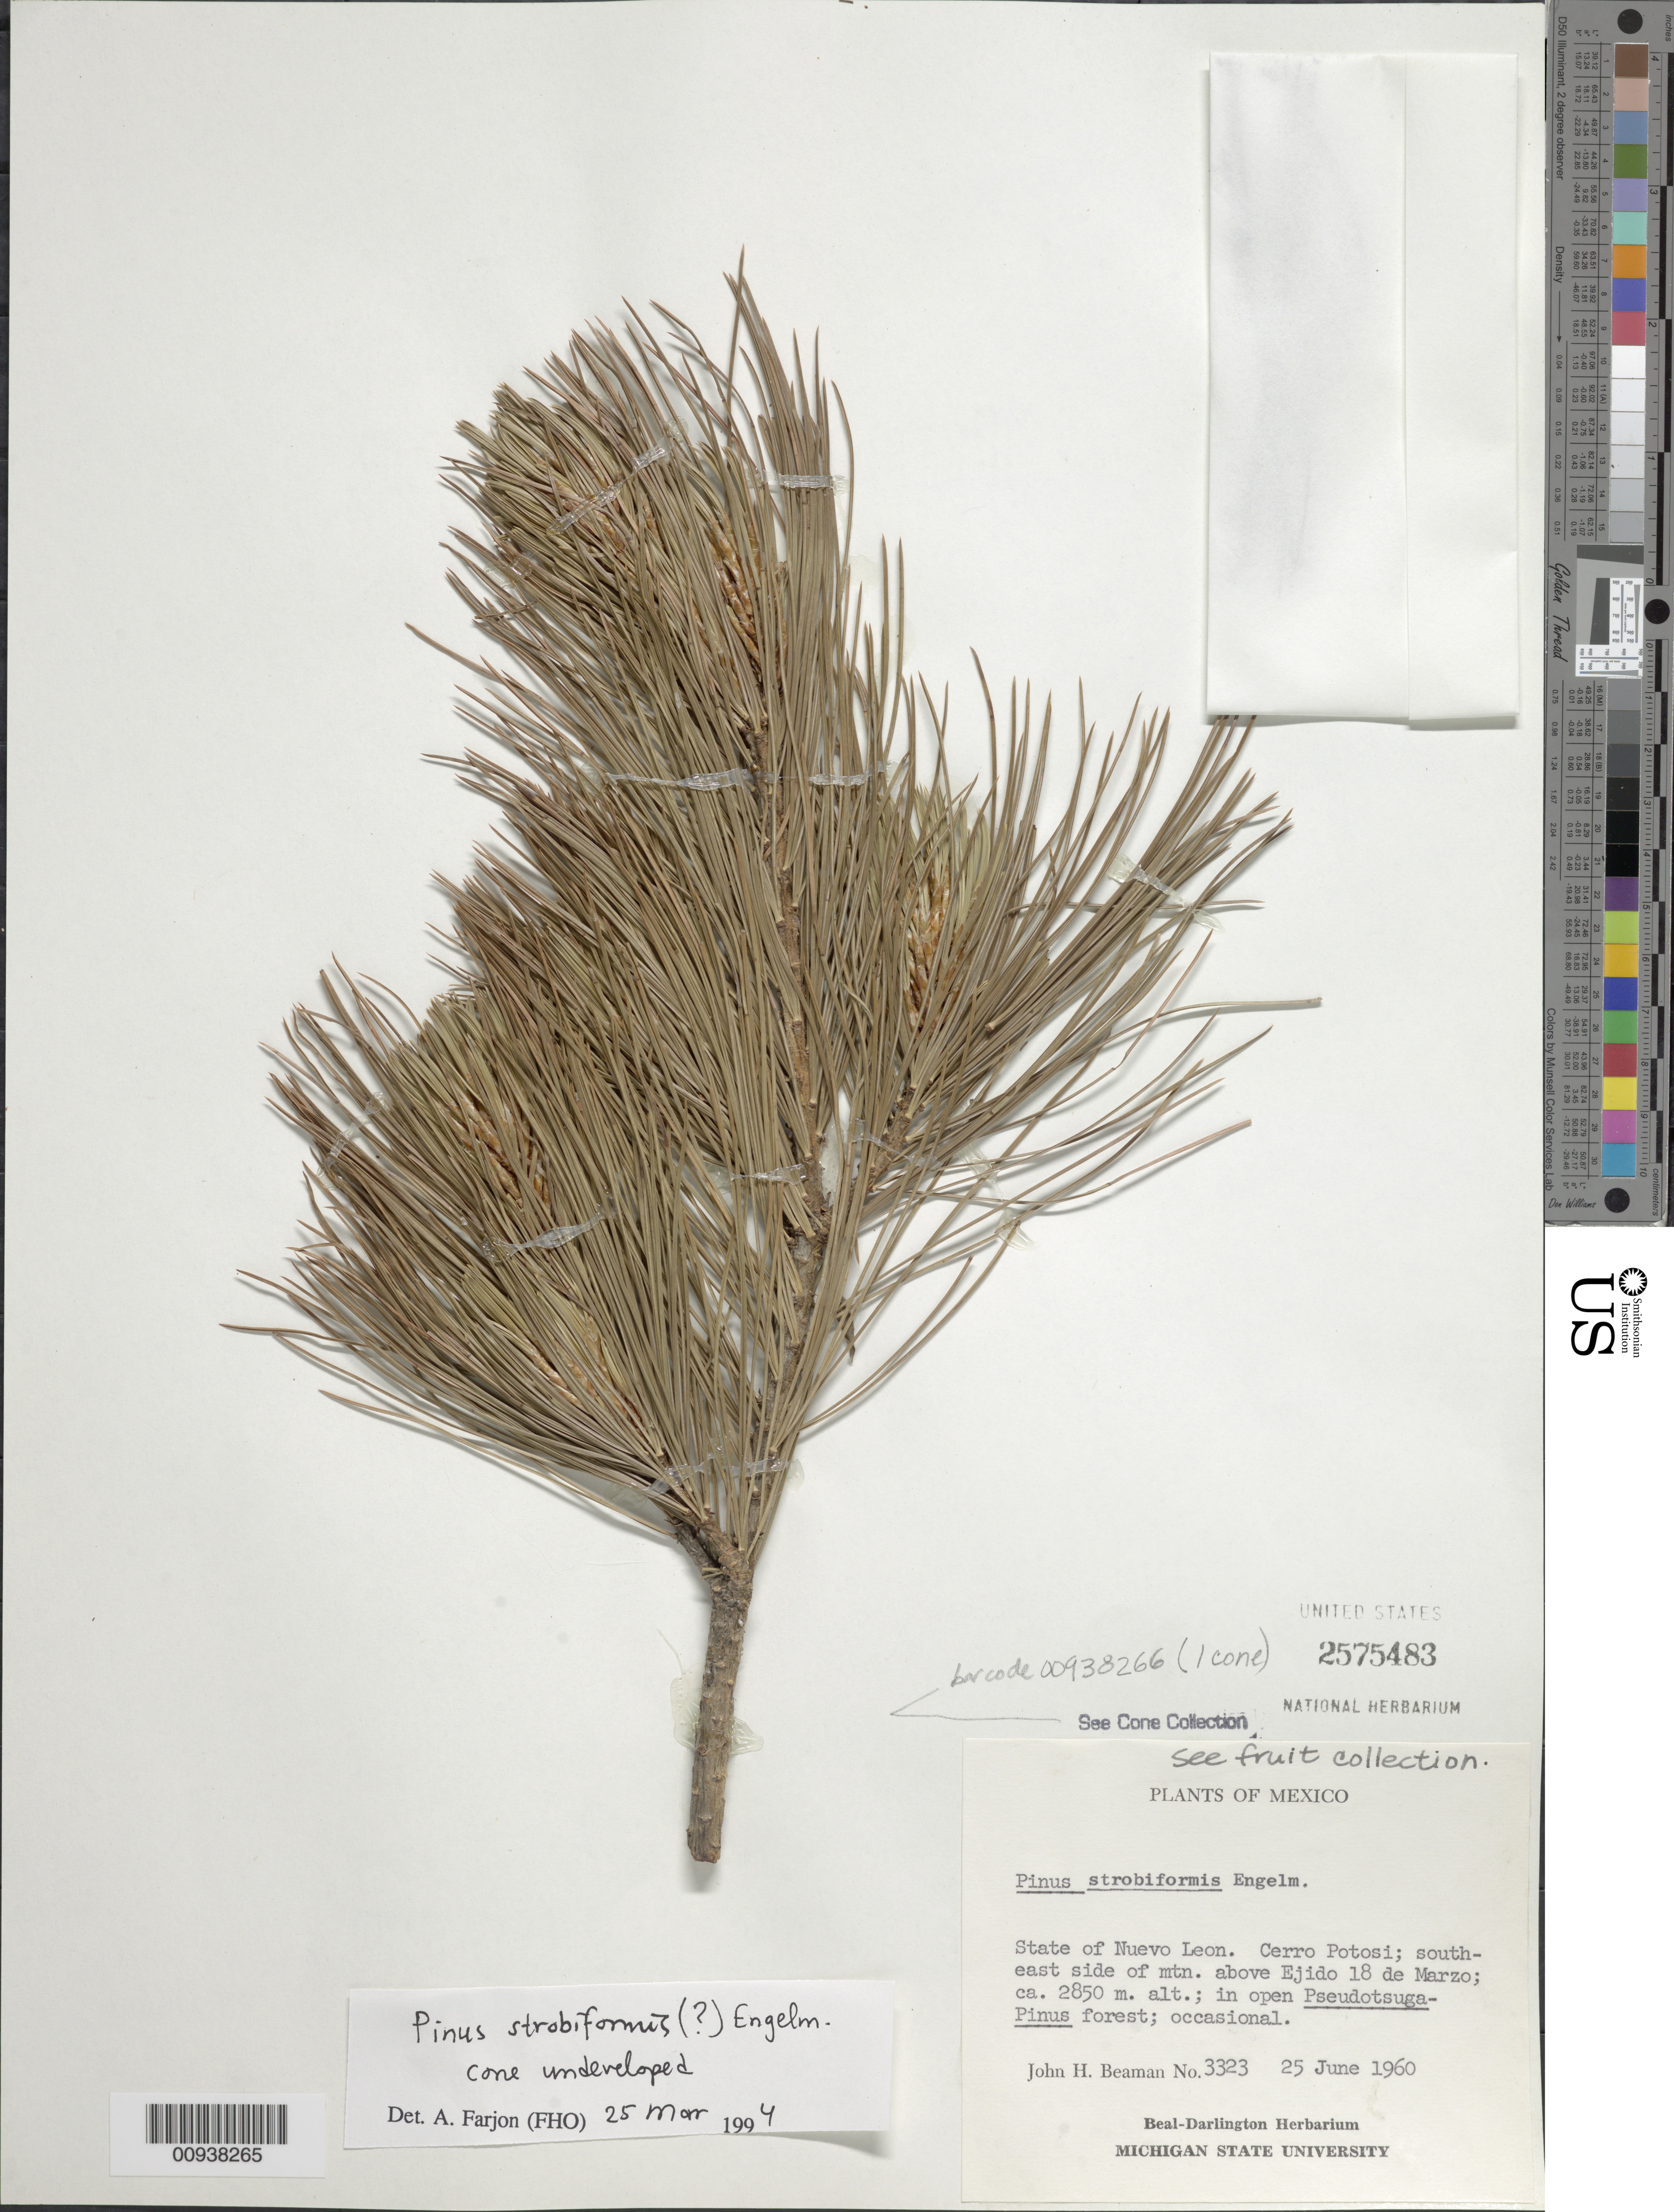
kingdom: Plantae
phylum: Tracheophyta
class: Pinopsida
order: Pinales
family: Pinaceae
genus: Pinus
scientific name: Pinus strobiformis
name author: Engelm.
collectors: J. H. Beaman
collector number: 3323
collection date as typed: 25 Jun 1960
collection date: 1960-06-25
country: Mexico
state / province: Nuevo León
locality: Cerro Potosí; south-east side of mountain. Above Ejido 18 de Marzo.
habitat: In open Pseudotsuga-Pinus forest. South-east side of mountain.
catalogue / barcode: US 2575483